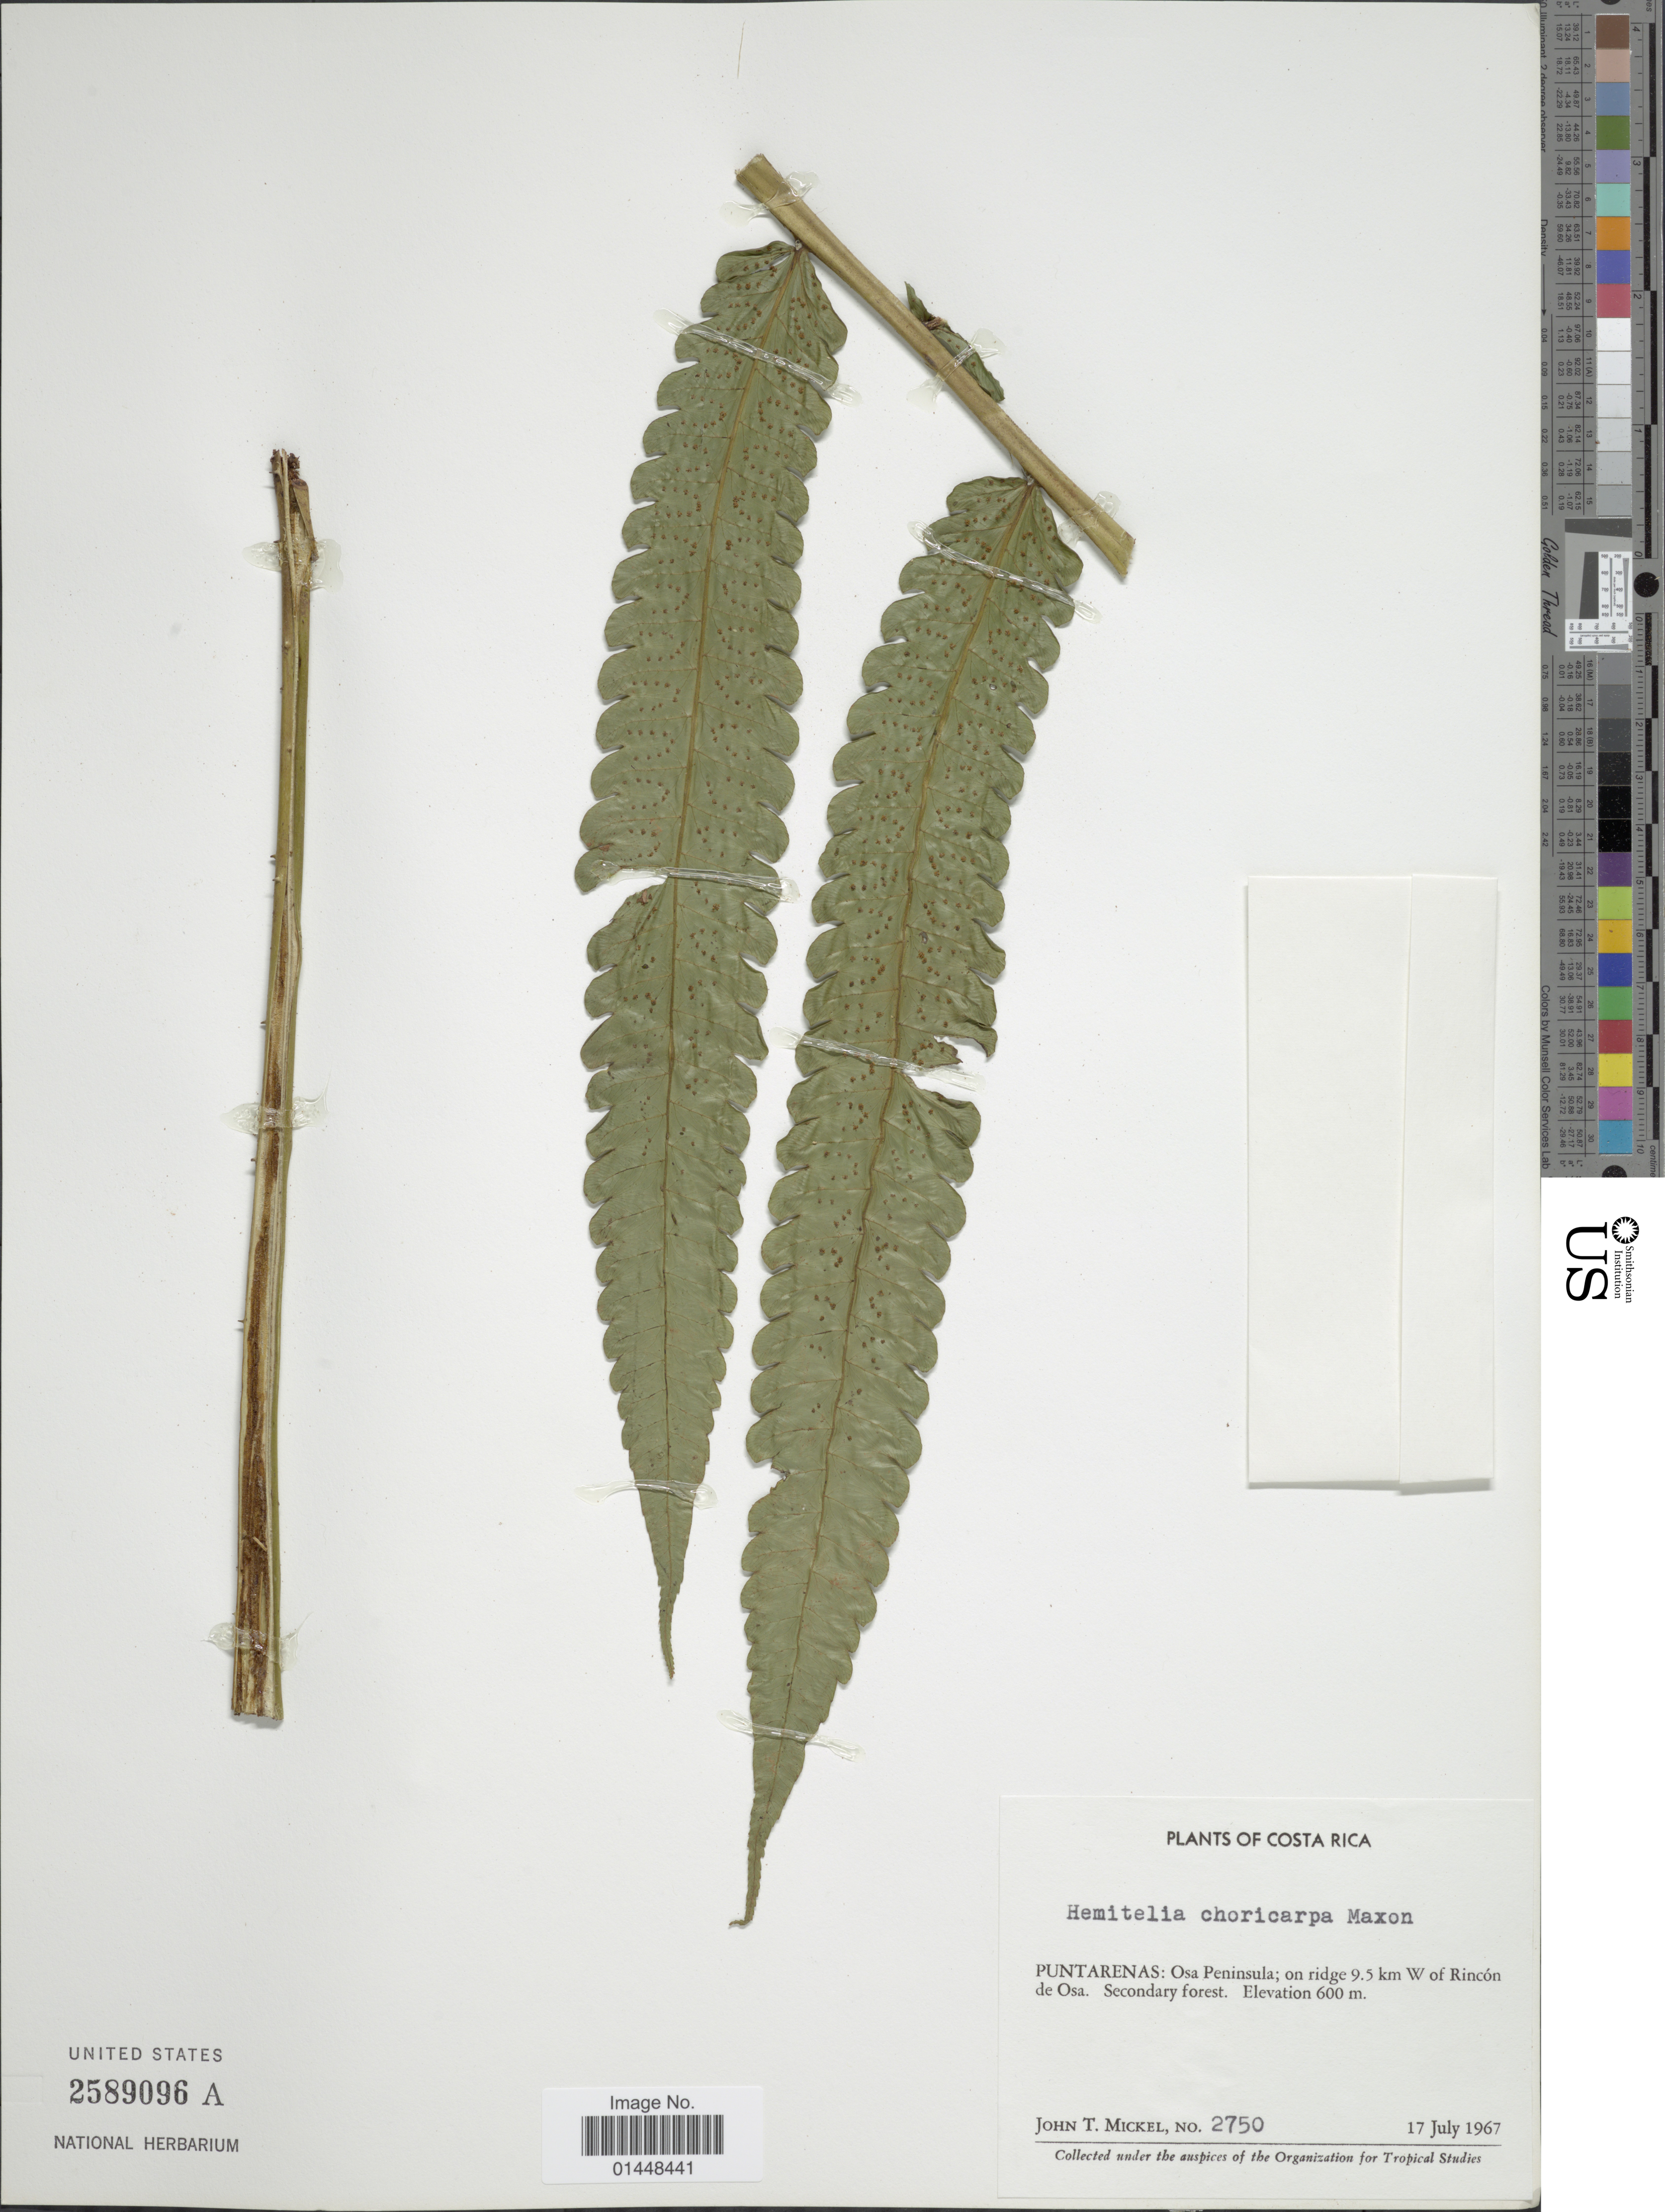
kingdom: Plantae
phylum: Tracheophyta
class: Polypodiopsida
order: Cyatheales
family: Cyatheaceae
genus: Cyathea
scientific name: Cyathea choricarpa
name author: (Maxon) Domin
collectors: J. T. Mickel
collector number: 2750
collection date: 1967-07-17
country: Costa Rica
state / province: Puntarenas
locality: Osa Peninsula, on ridge 9.5 km W of Rincon de Osa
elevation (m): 6000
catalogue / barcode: US 2589096A